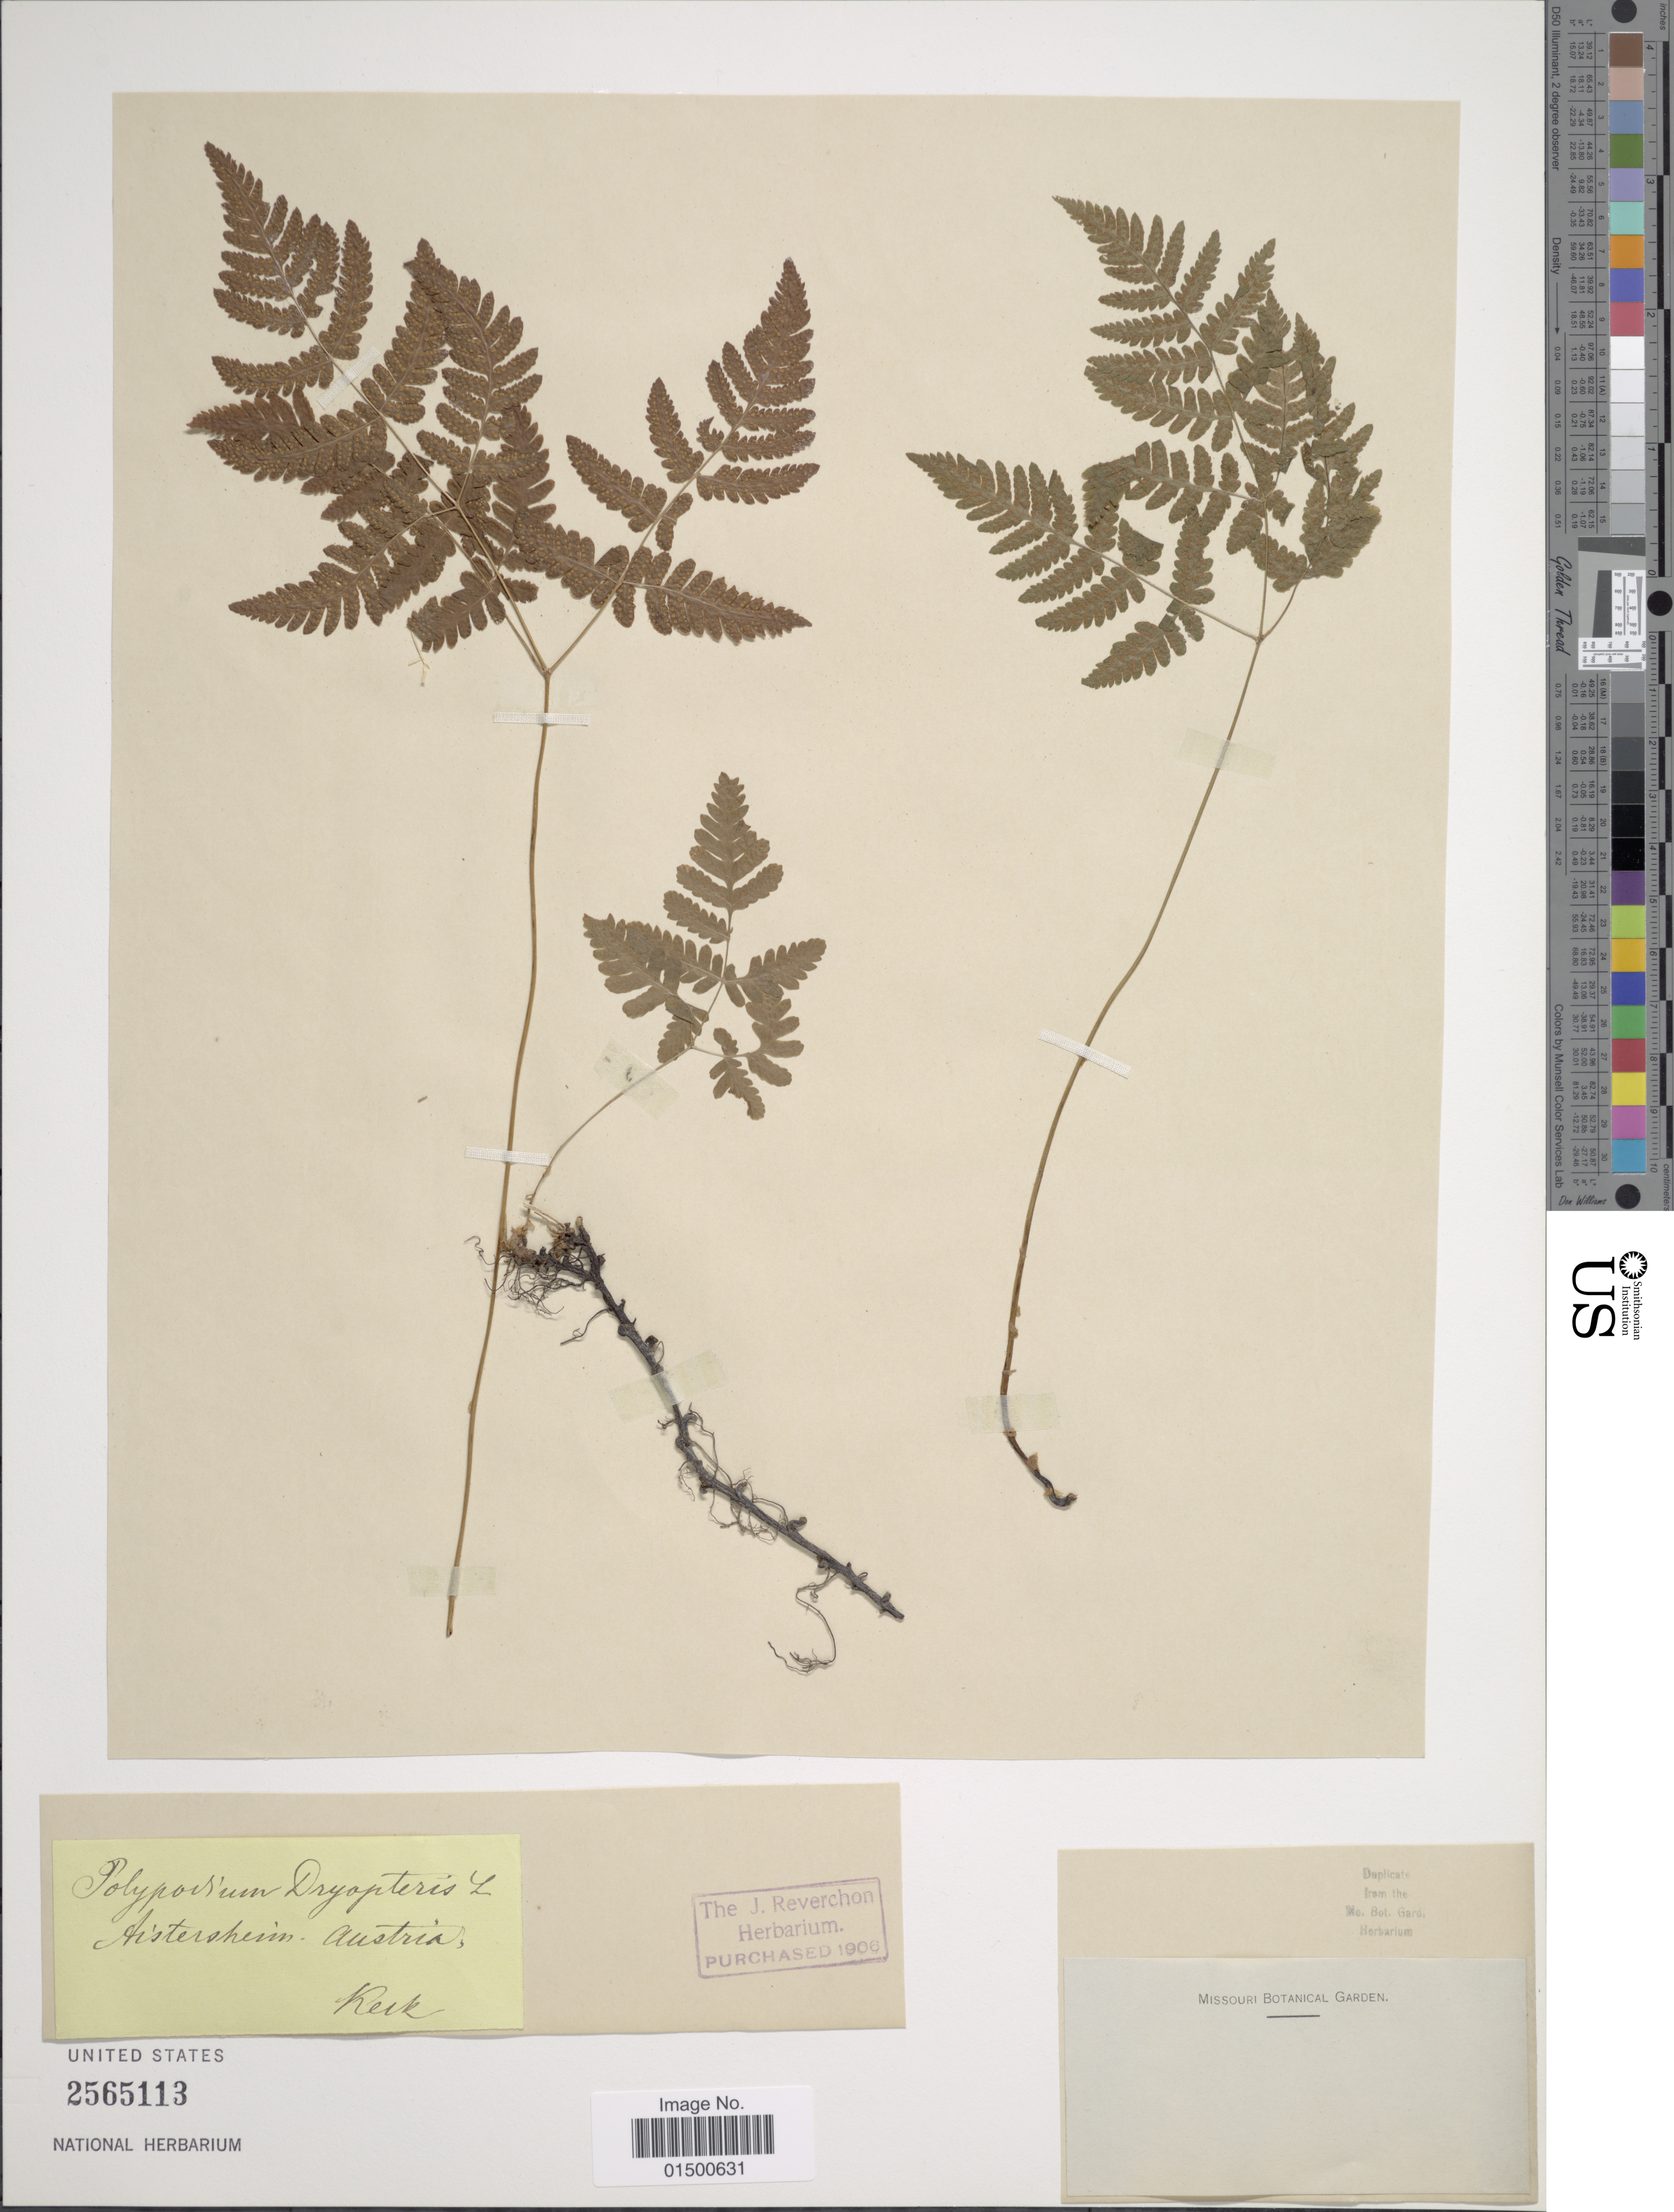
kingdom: Plantae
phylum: Tracheophyta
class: Polypodiopsida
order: Polypodiales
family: Cystopteridaceae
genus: Gymnocarpium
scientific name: Gymnocarpium disjunctum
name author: (Rupr.) Ching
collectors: B. Keik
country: Austria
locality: Aistersheim [interpreted]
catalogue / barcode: US 2565113